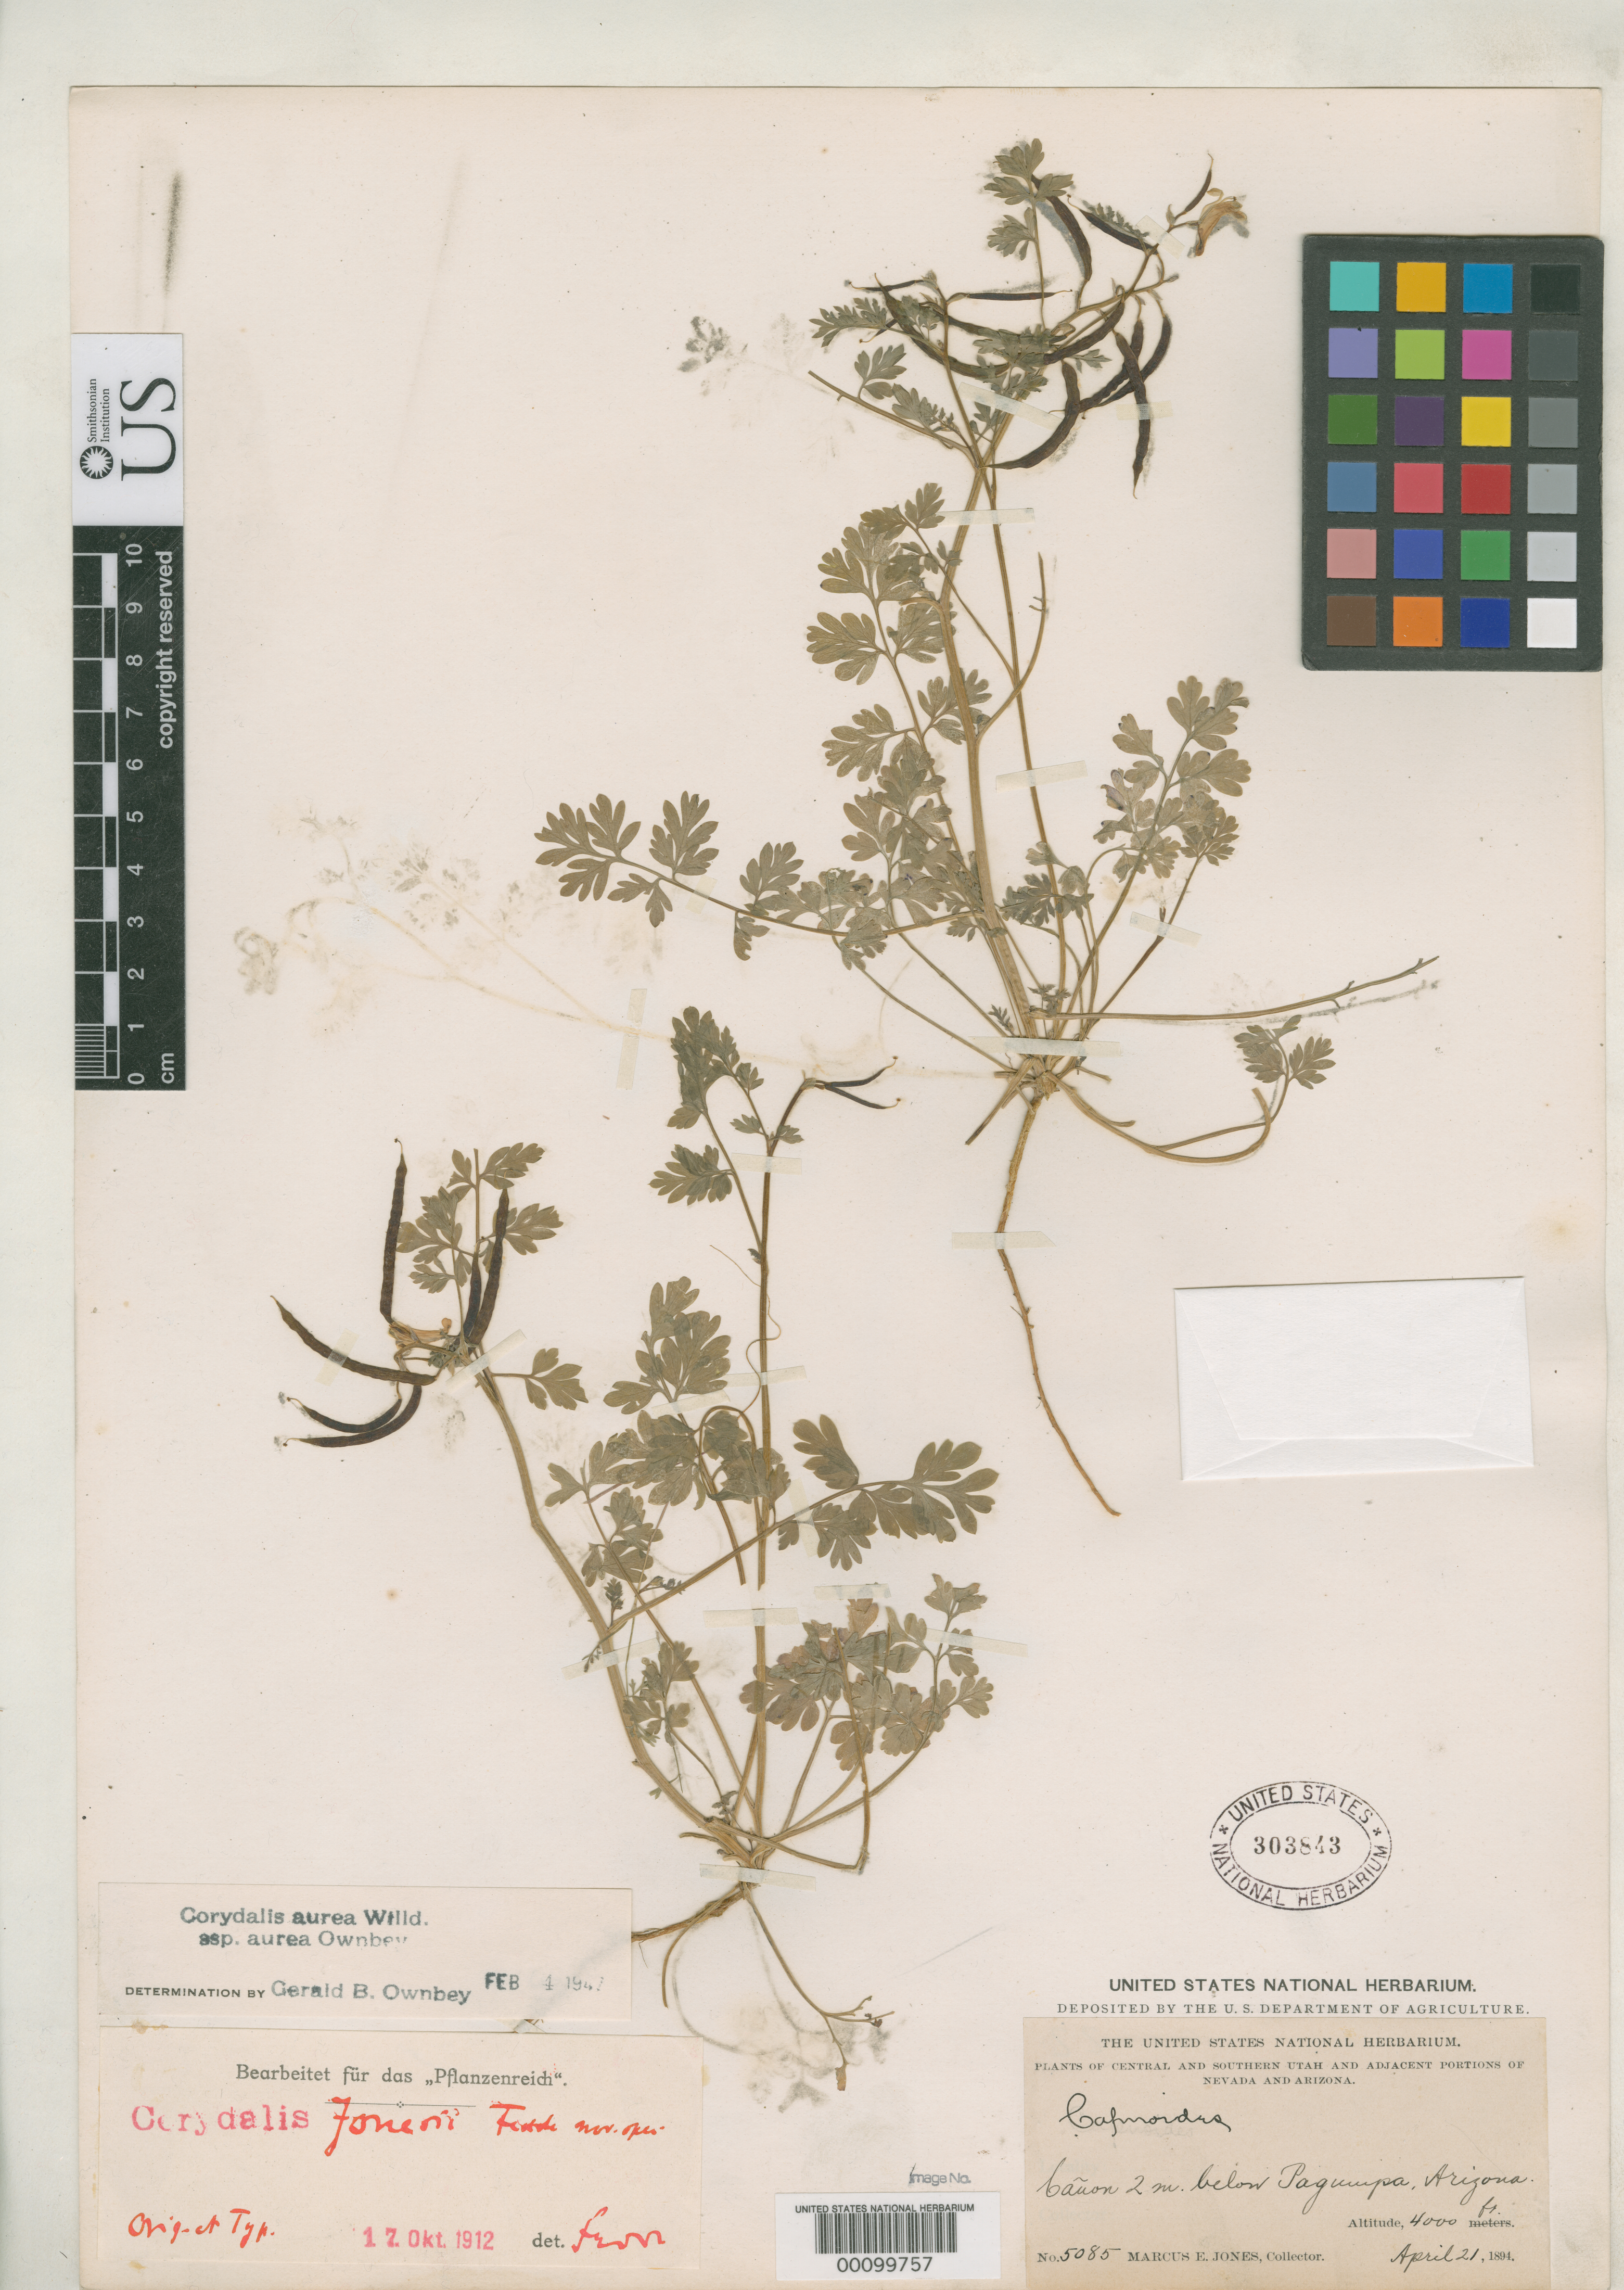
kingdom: Plantae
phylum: Tracheophyta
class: Magnoliopsida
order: Ranunculales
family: Papaveraceae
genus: Corydalis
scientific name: Corydalis jonesii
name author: Fedde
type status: Holotype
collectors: M. E. Jones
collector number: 5085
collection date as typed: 21 Apr 1894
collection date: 1894-04-21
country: United States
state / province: Arizona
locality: Canyon 2 miles below Pagumpa.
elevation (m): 1219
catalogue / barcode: US 303843